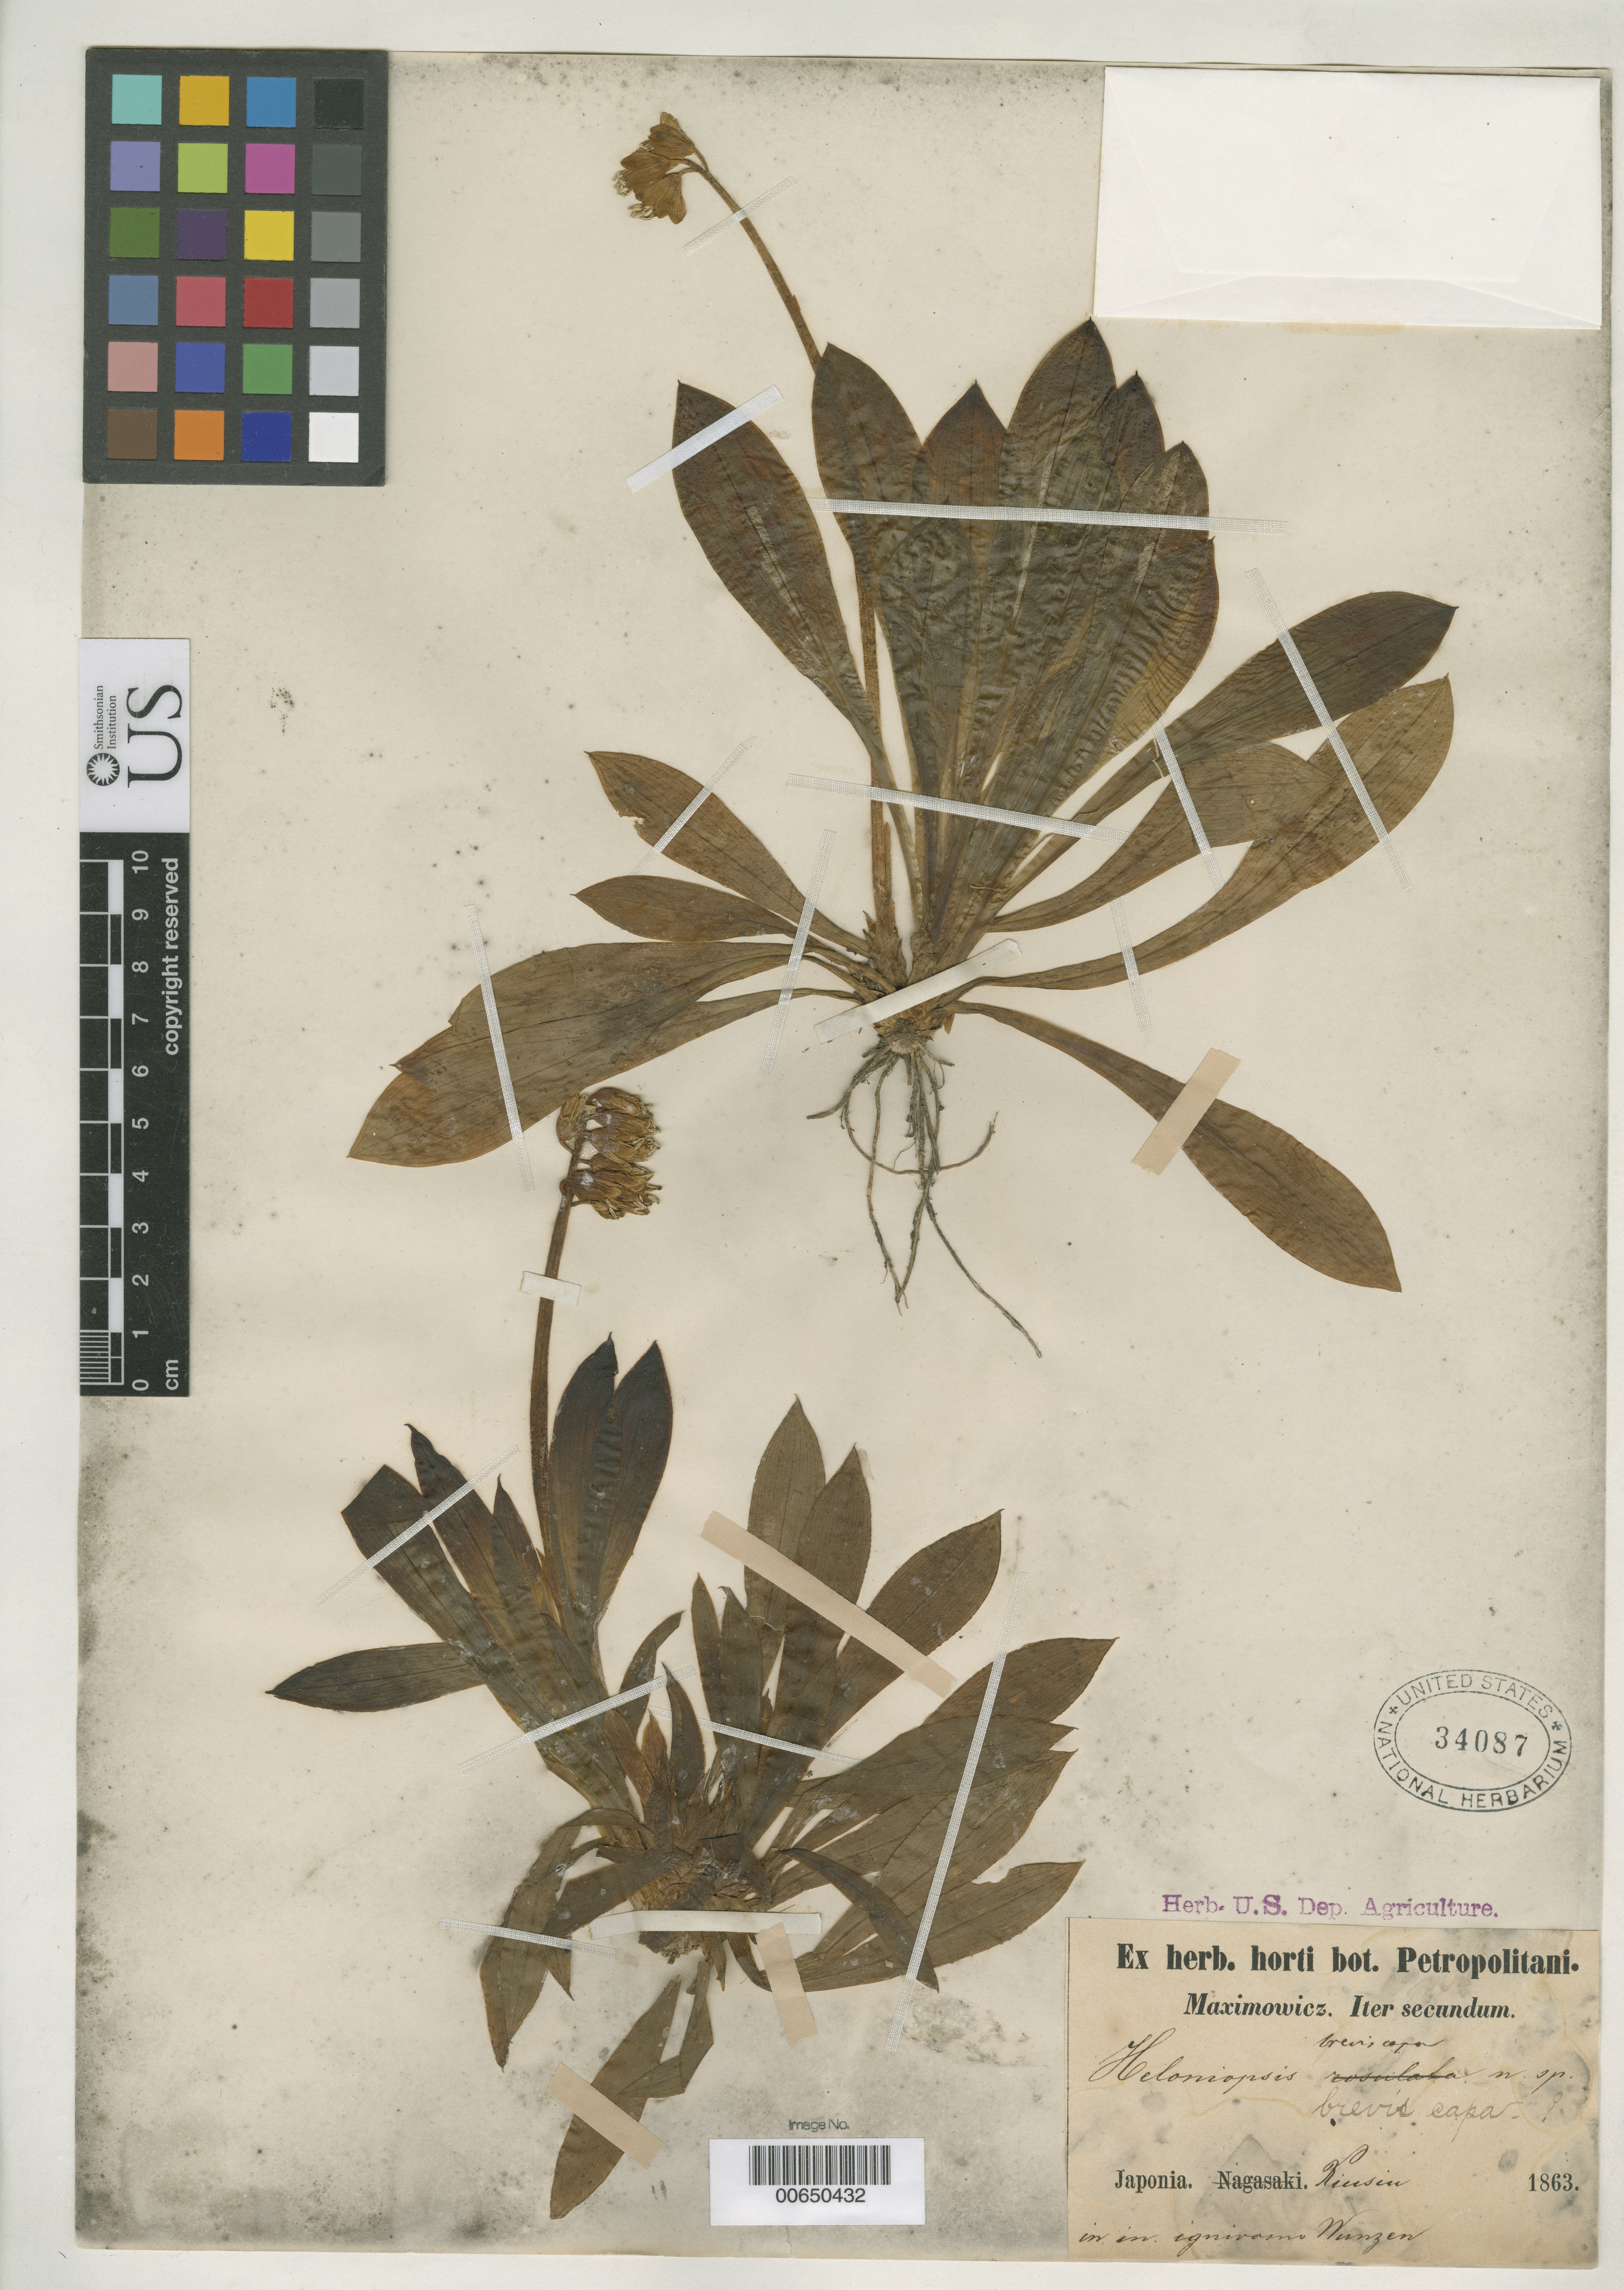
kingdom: Plantae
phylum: Tracheophyta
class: Liliopsida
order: Liliales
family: Melanthiaceae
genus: Heloniopsis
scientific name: Heloniopsis breviscapa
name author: Maxim.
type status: Type Collection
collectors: C. J. Maximowicz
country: Japan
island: Honshu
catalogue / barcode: US 34087